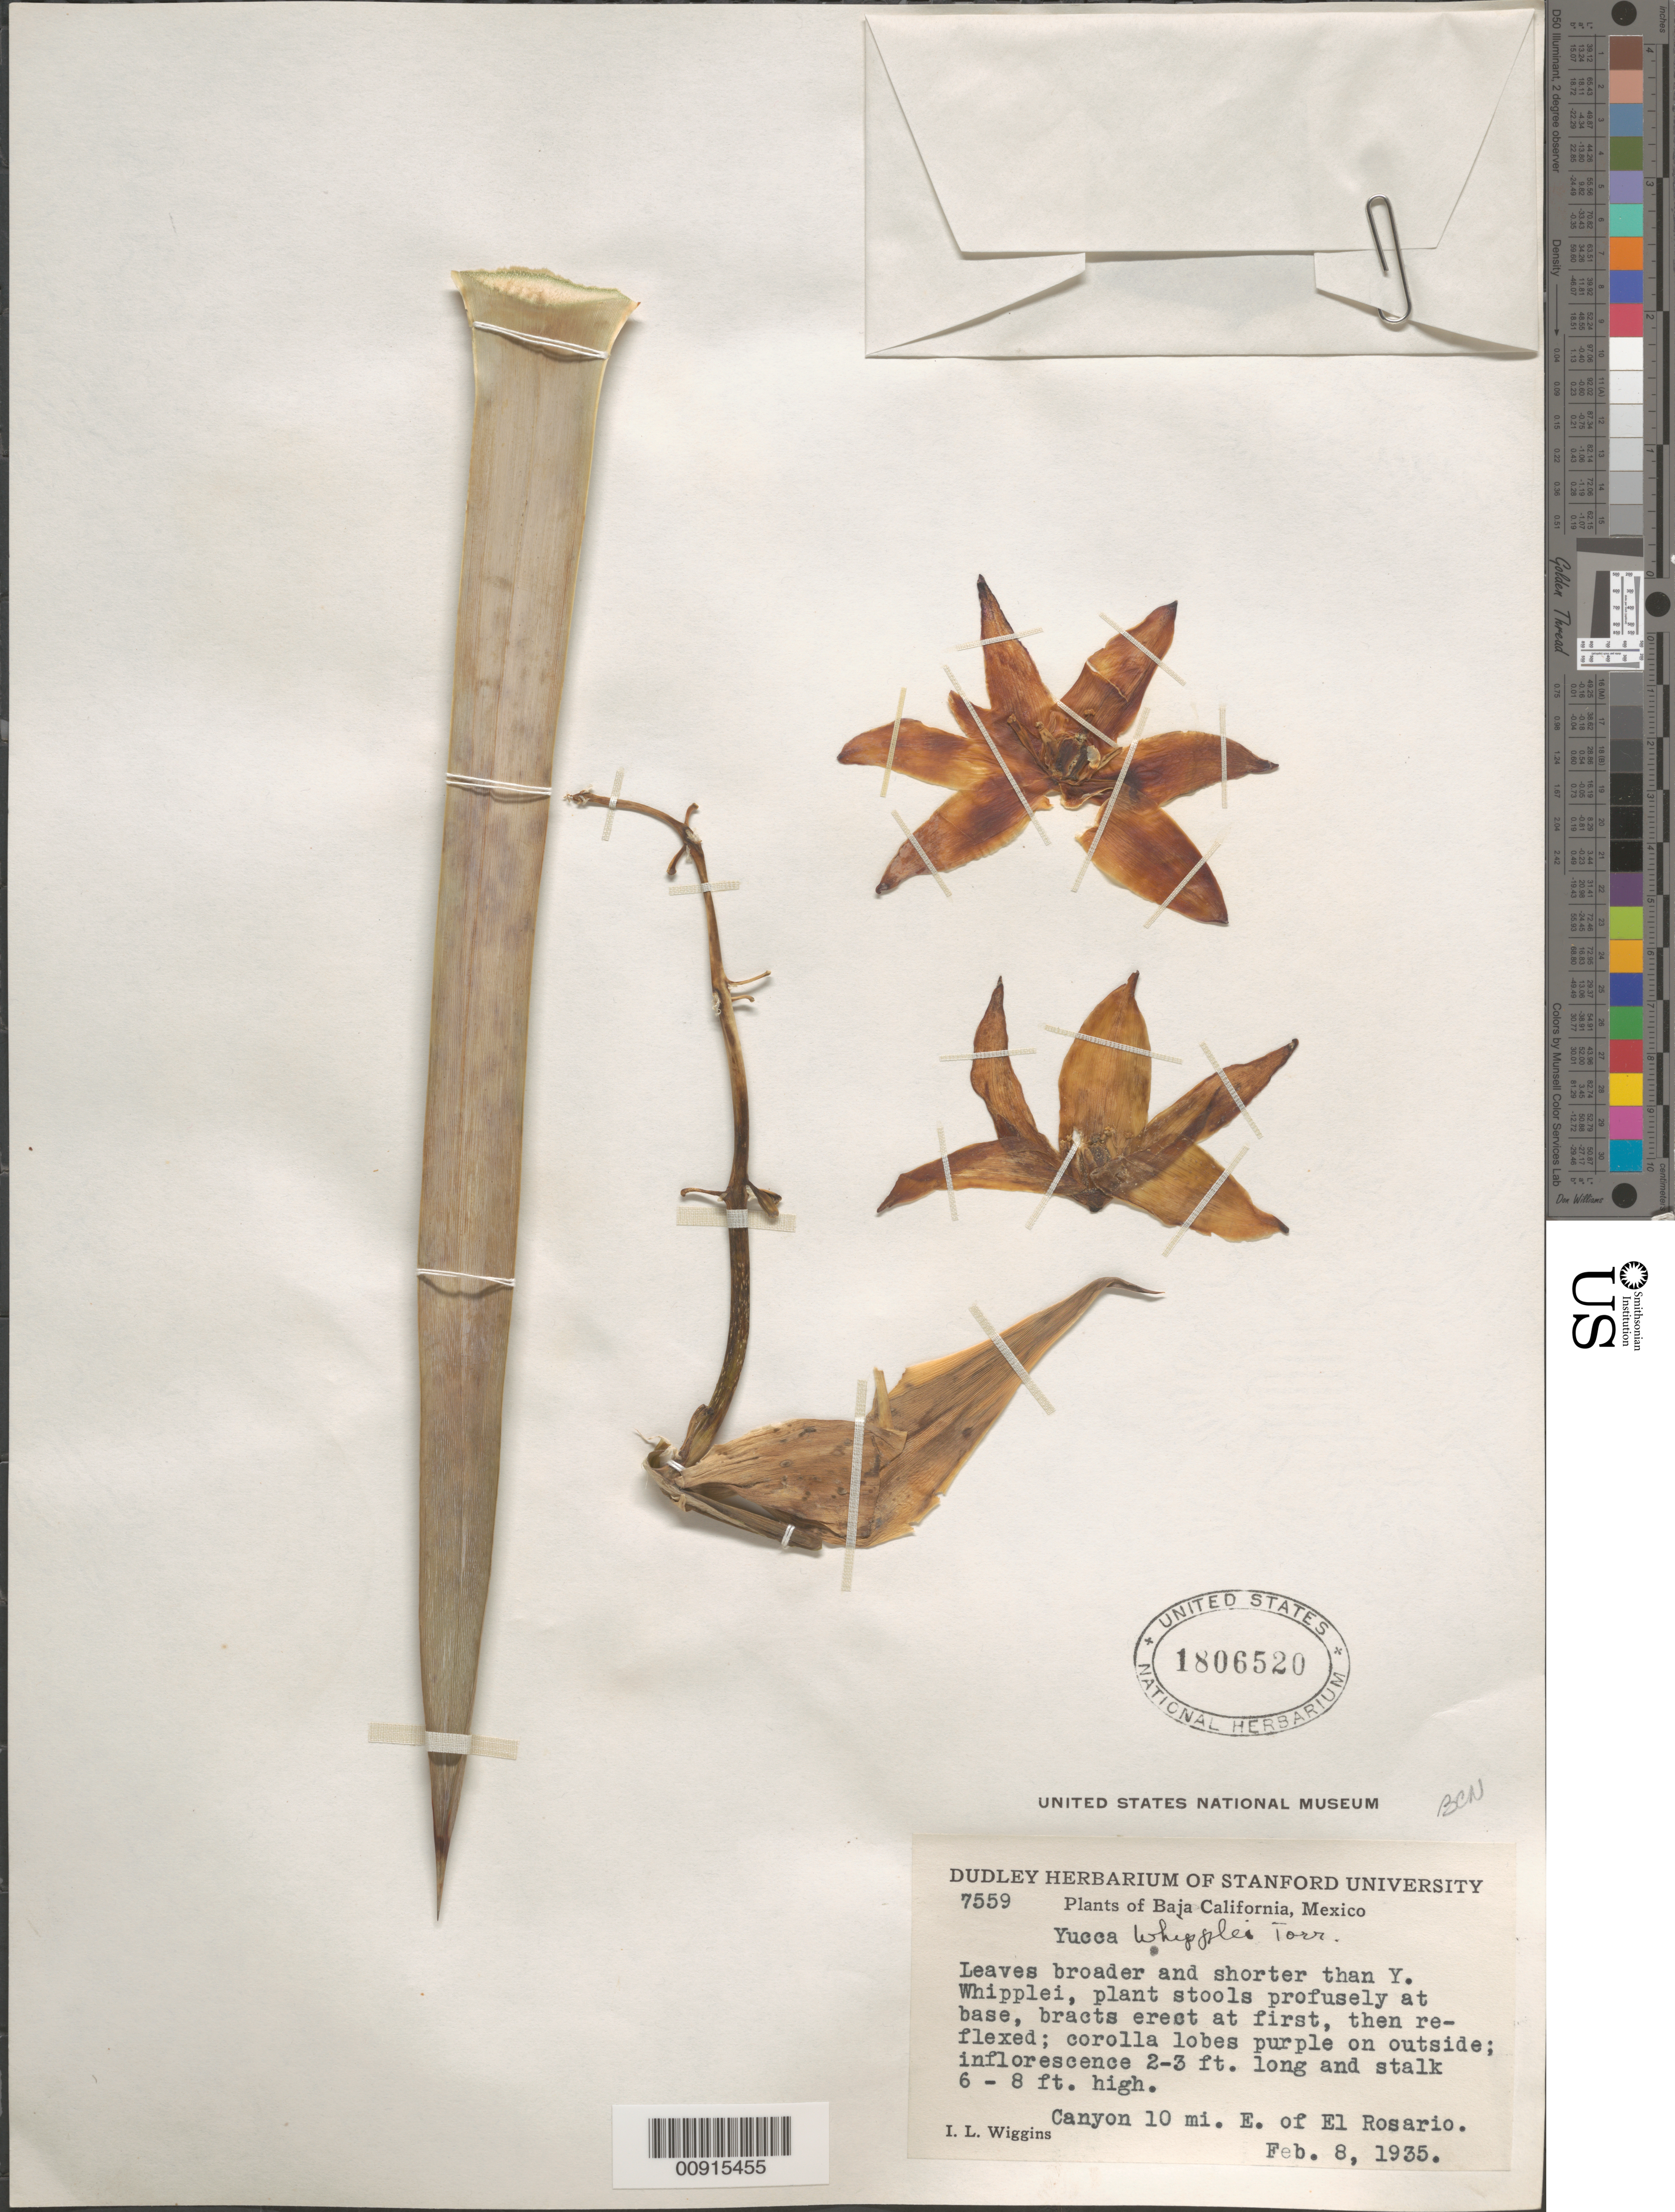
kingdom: Plantae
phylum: Tracheophyta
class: Liliopsida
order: Asparagales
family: Asparagaceae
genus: Yucca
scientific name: Yucca whipplei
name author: Torr.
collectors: I. L. Wiggins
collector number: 7559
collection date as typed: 08 Feb 1935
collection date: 1935-02-08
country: Mexico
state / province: Baja California Norte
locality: Canyon 10 mi. E of El Rosario.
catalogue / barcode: US 1806520